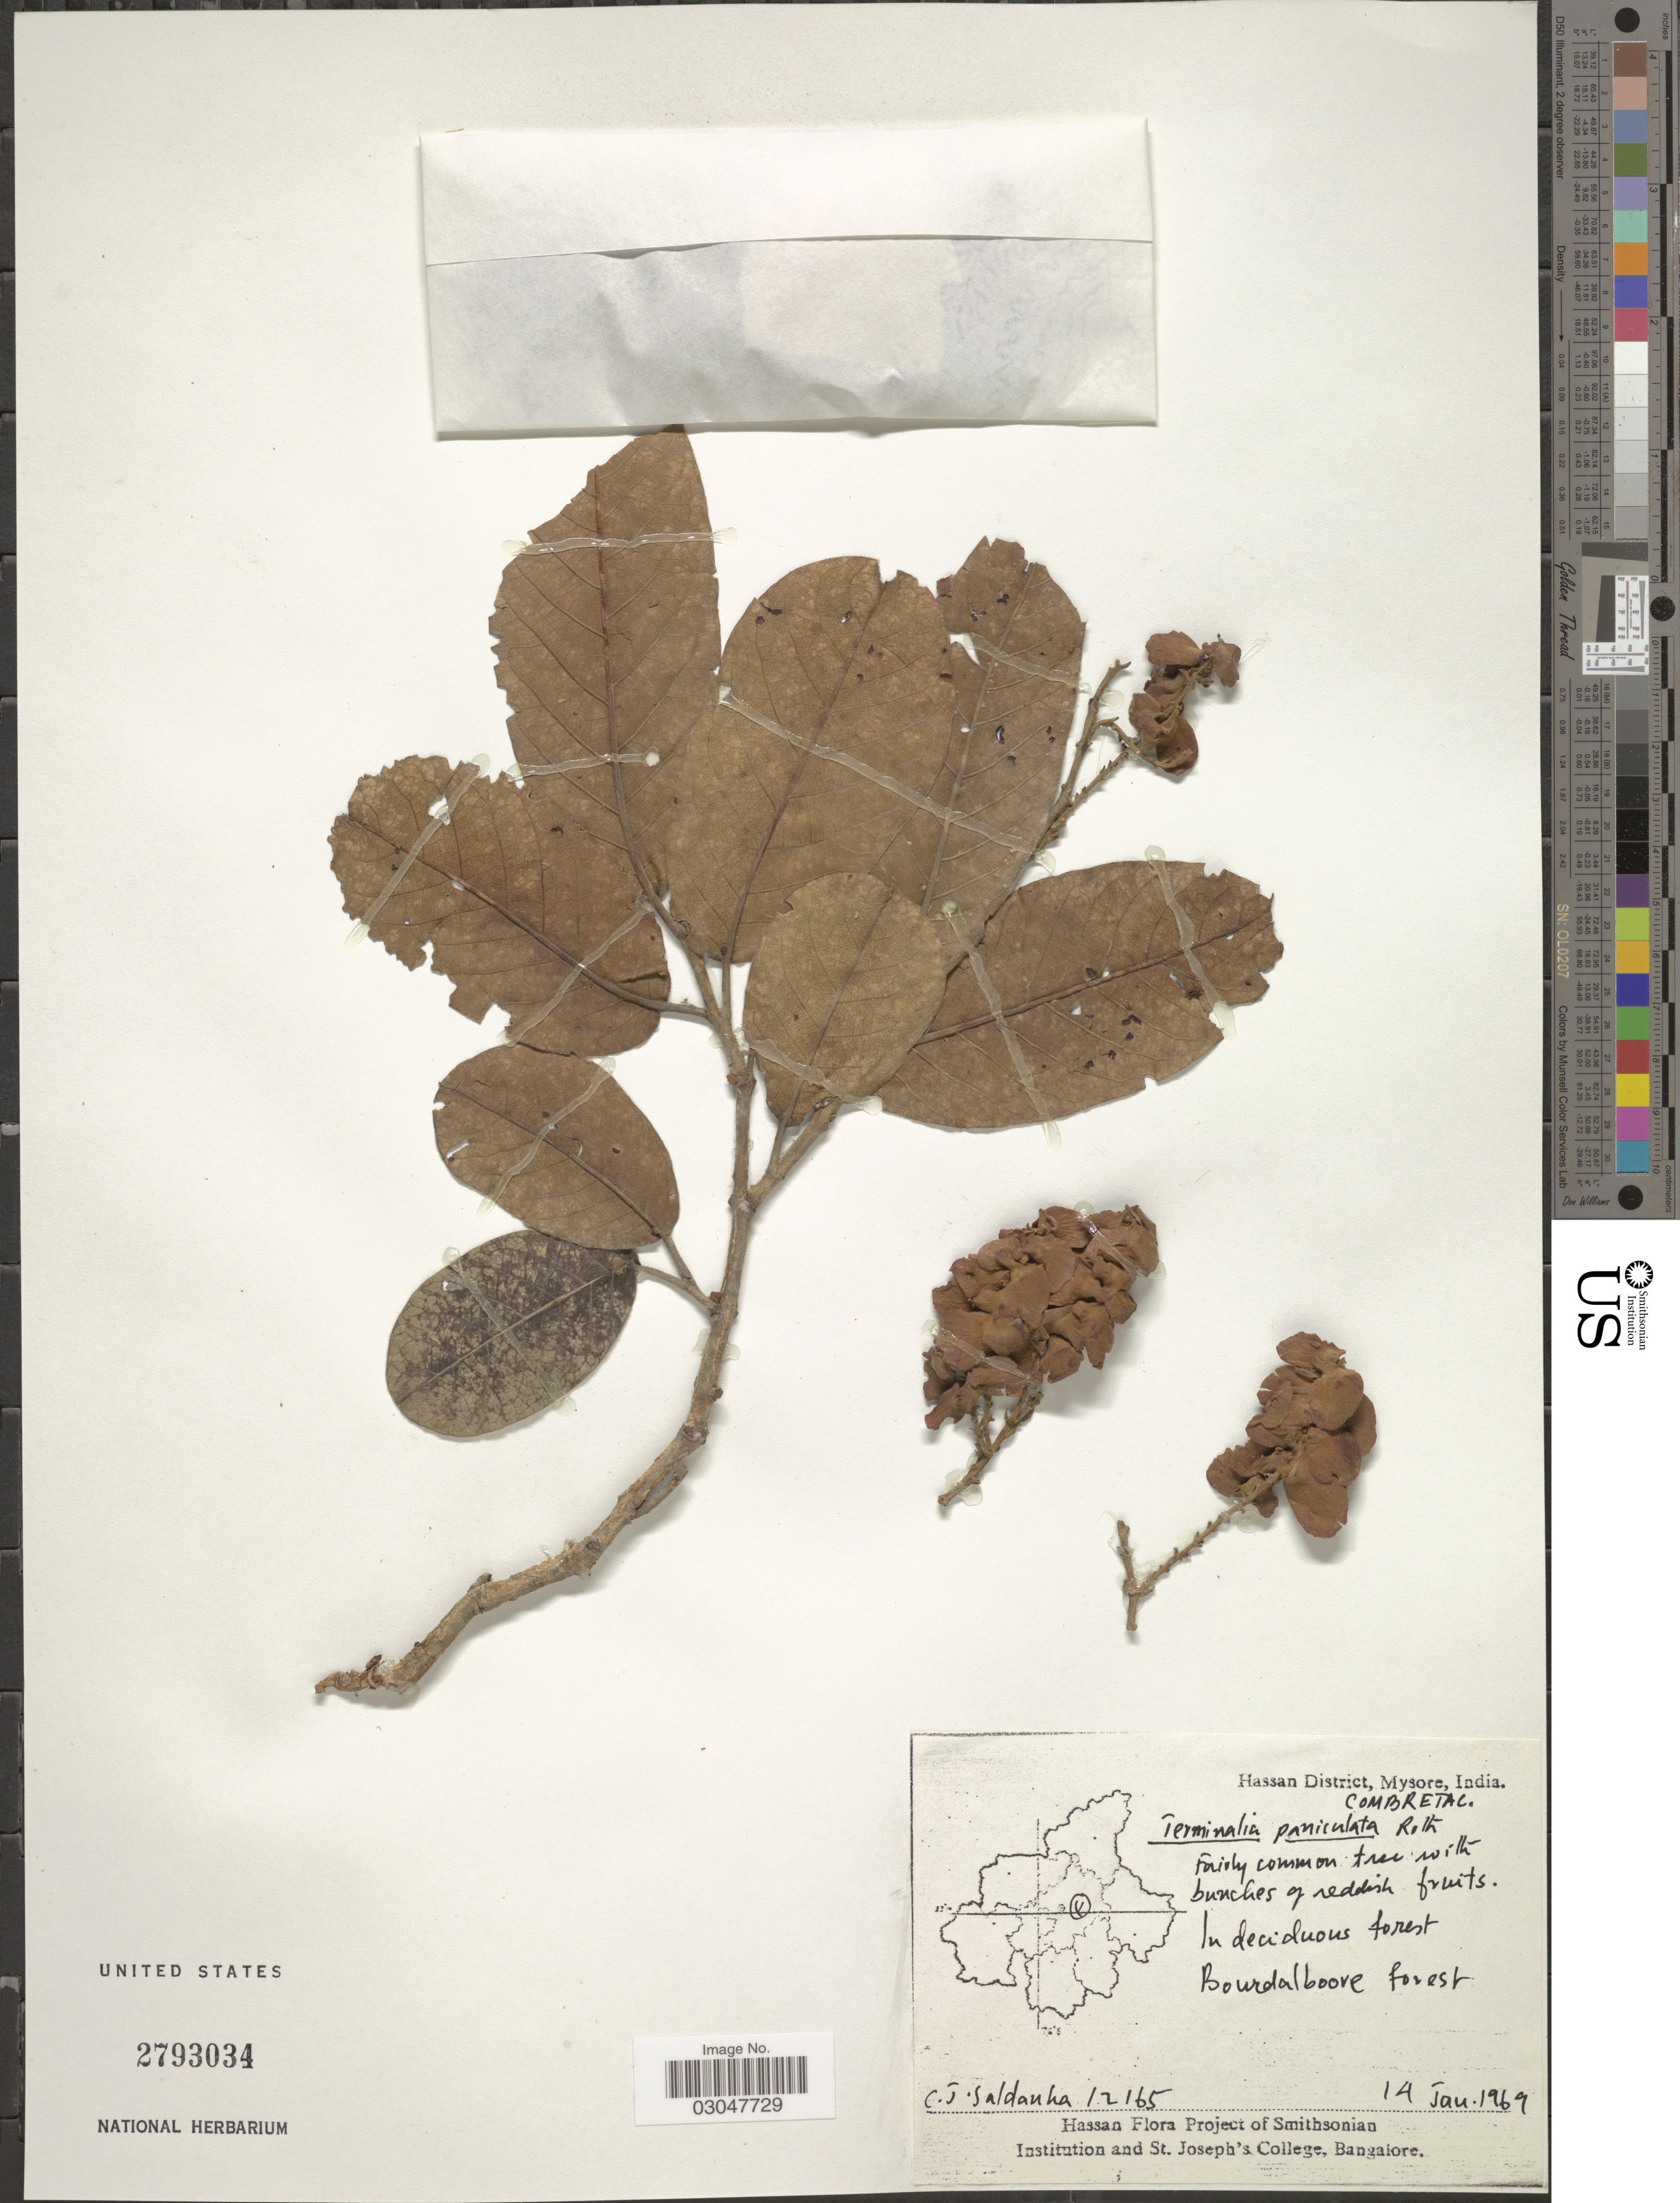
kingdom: Plantae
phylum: Tracheophyta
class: Magnoliopsida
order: Myrtales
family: Combretaceae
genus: Terminalia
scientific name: Terminalia paniculata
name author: Roth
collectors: C. J. Saldanha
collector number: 12165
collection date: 1969-01-14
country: India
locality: Hassan District, Mysore. Bourdalboore forest.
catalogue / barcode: US 2793034